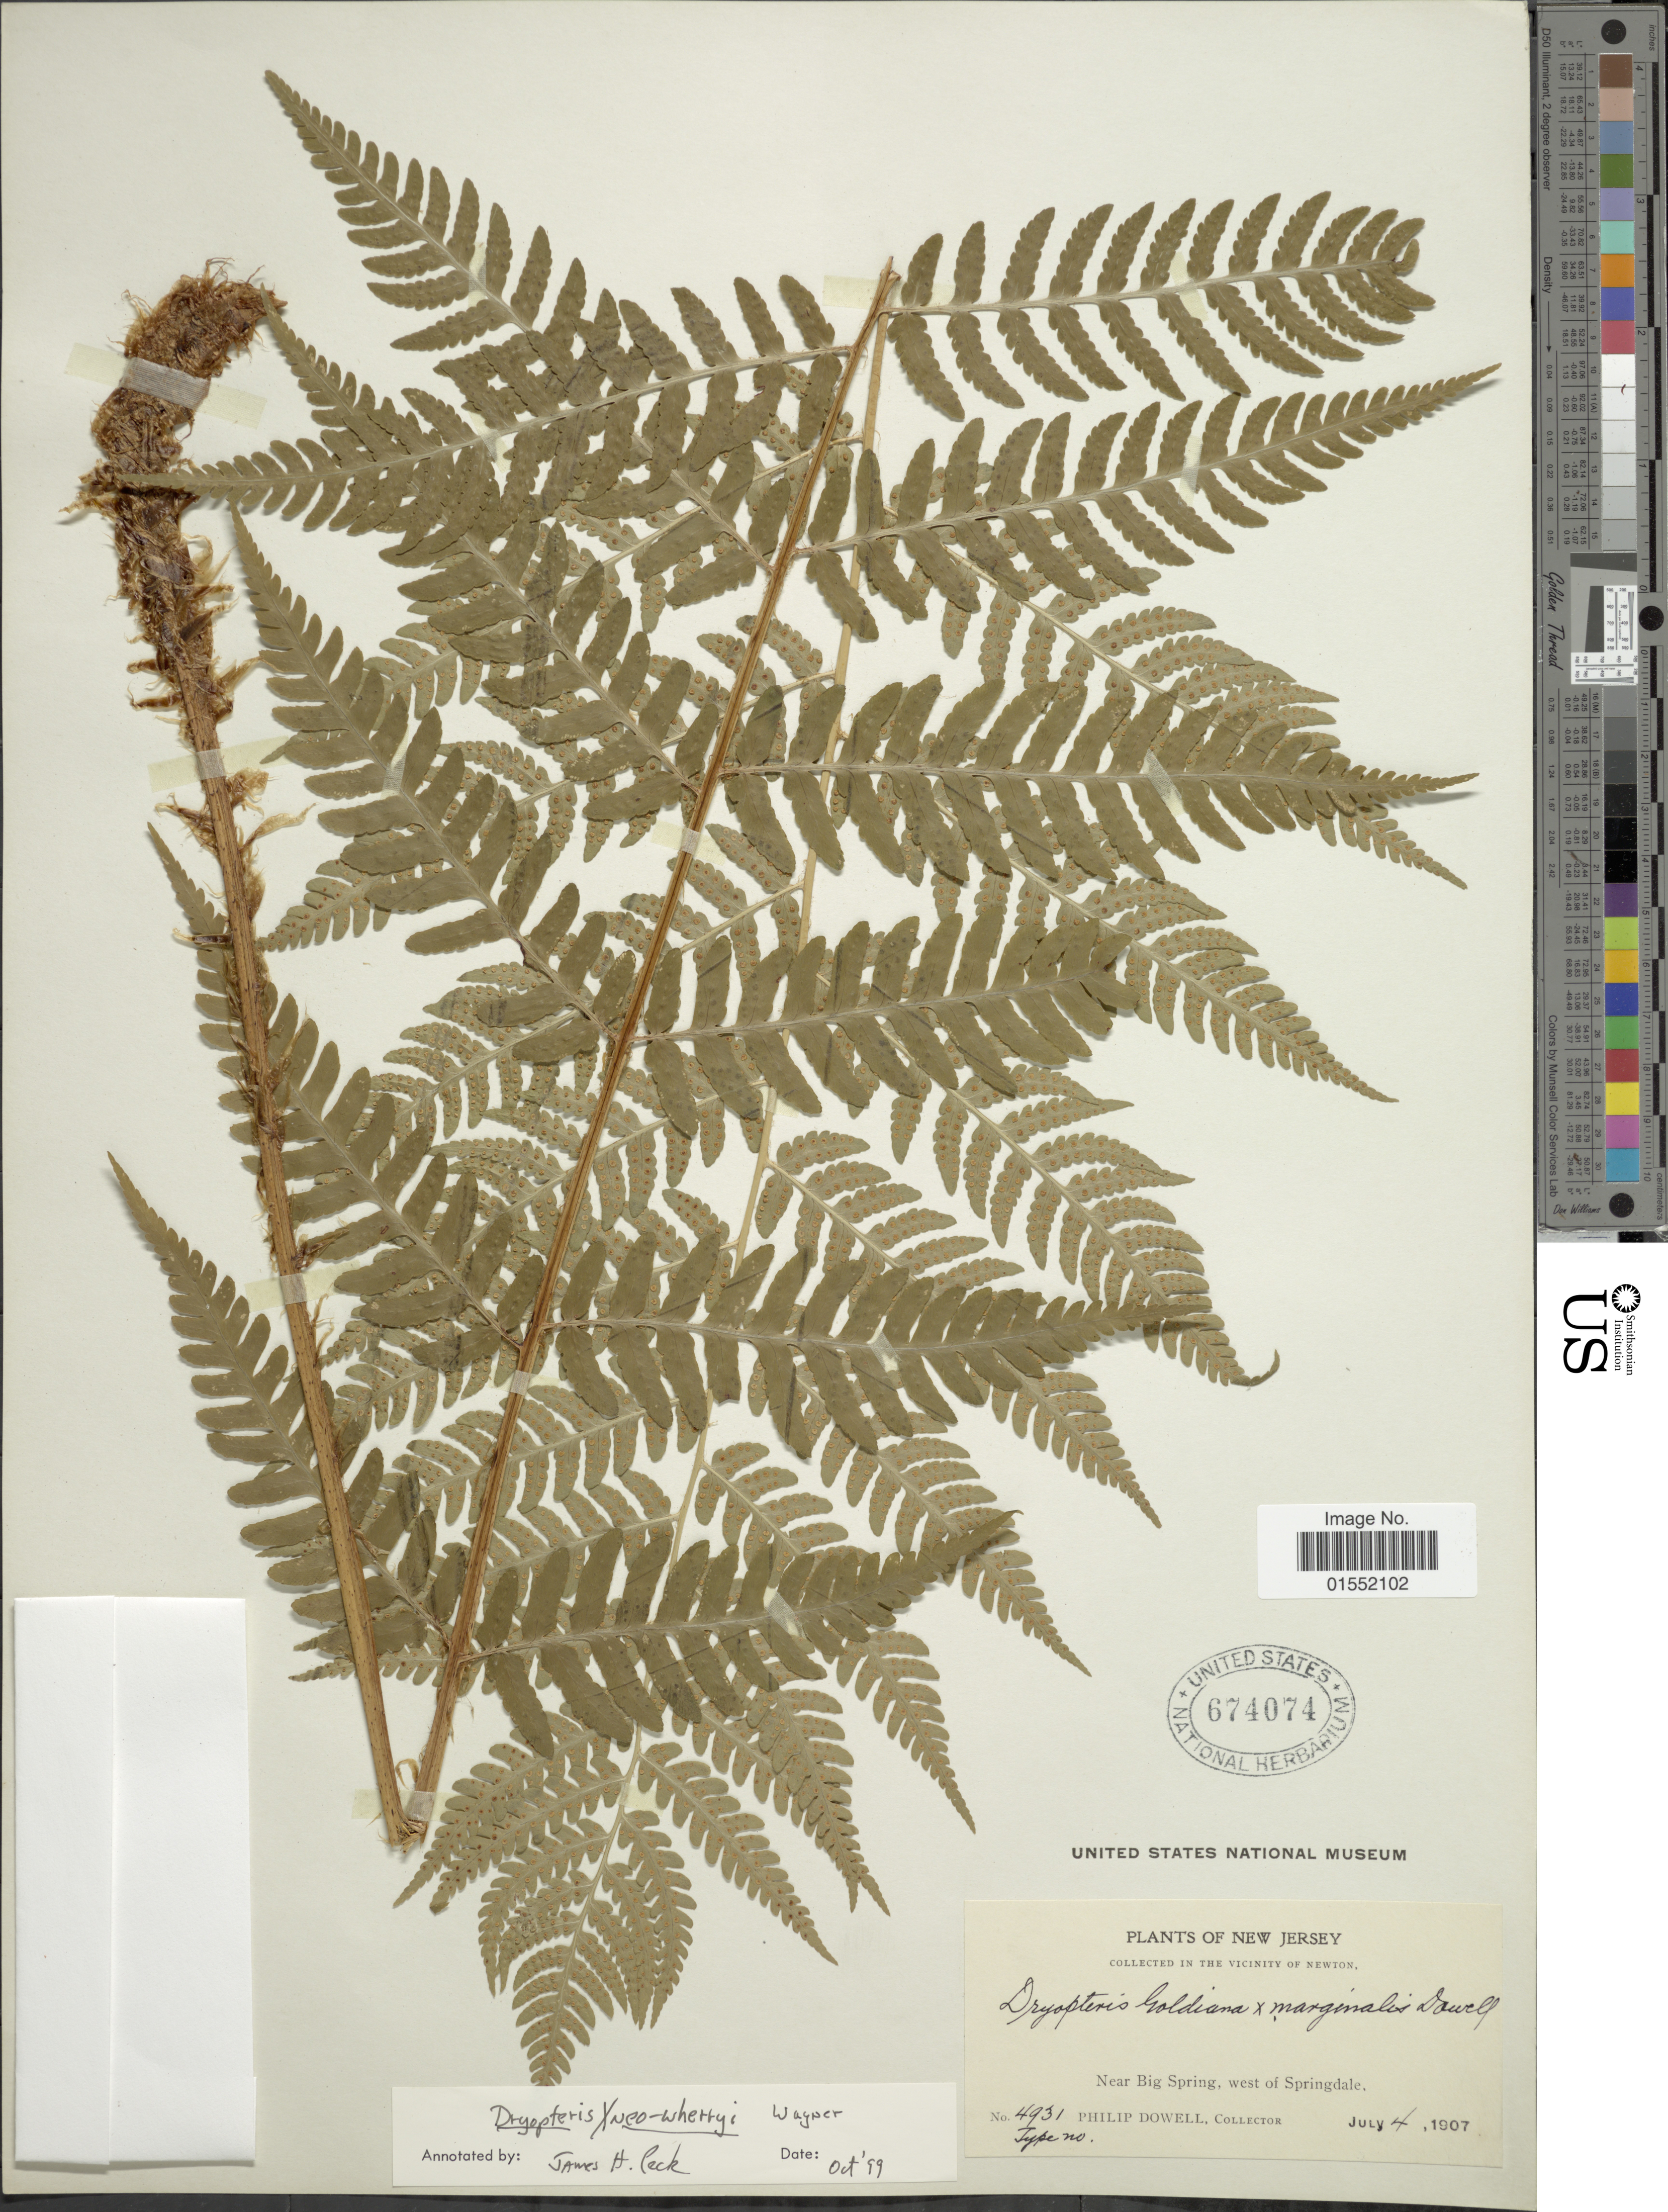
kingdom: Plantae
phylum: Tracheophyta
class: Polypodiopsida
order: Polypodiales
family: Dryopteridaceae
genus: Dryopteris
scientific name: Dryopteris x neowherryi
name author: W.H. Wagner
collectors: P. Dowell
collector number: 4931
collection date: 1907-07-04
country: United States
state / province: New Jersey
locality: In the Vicinity of Newton, Near Big Spring, west of Springdale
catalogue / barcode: US 674074